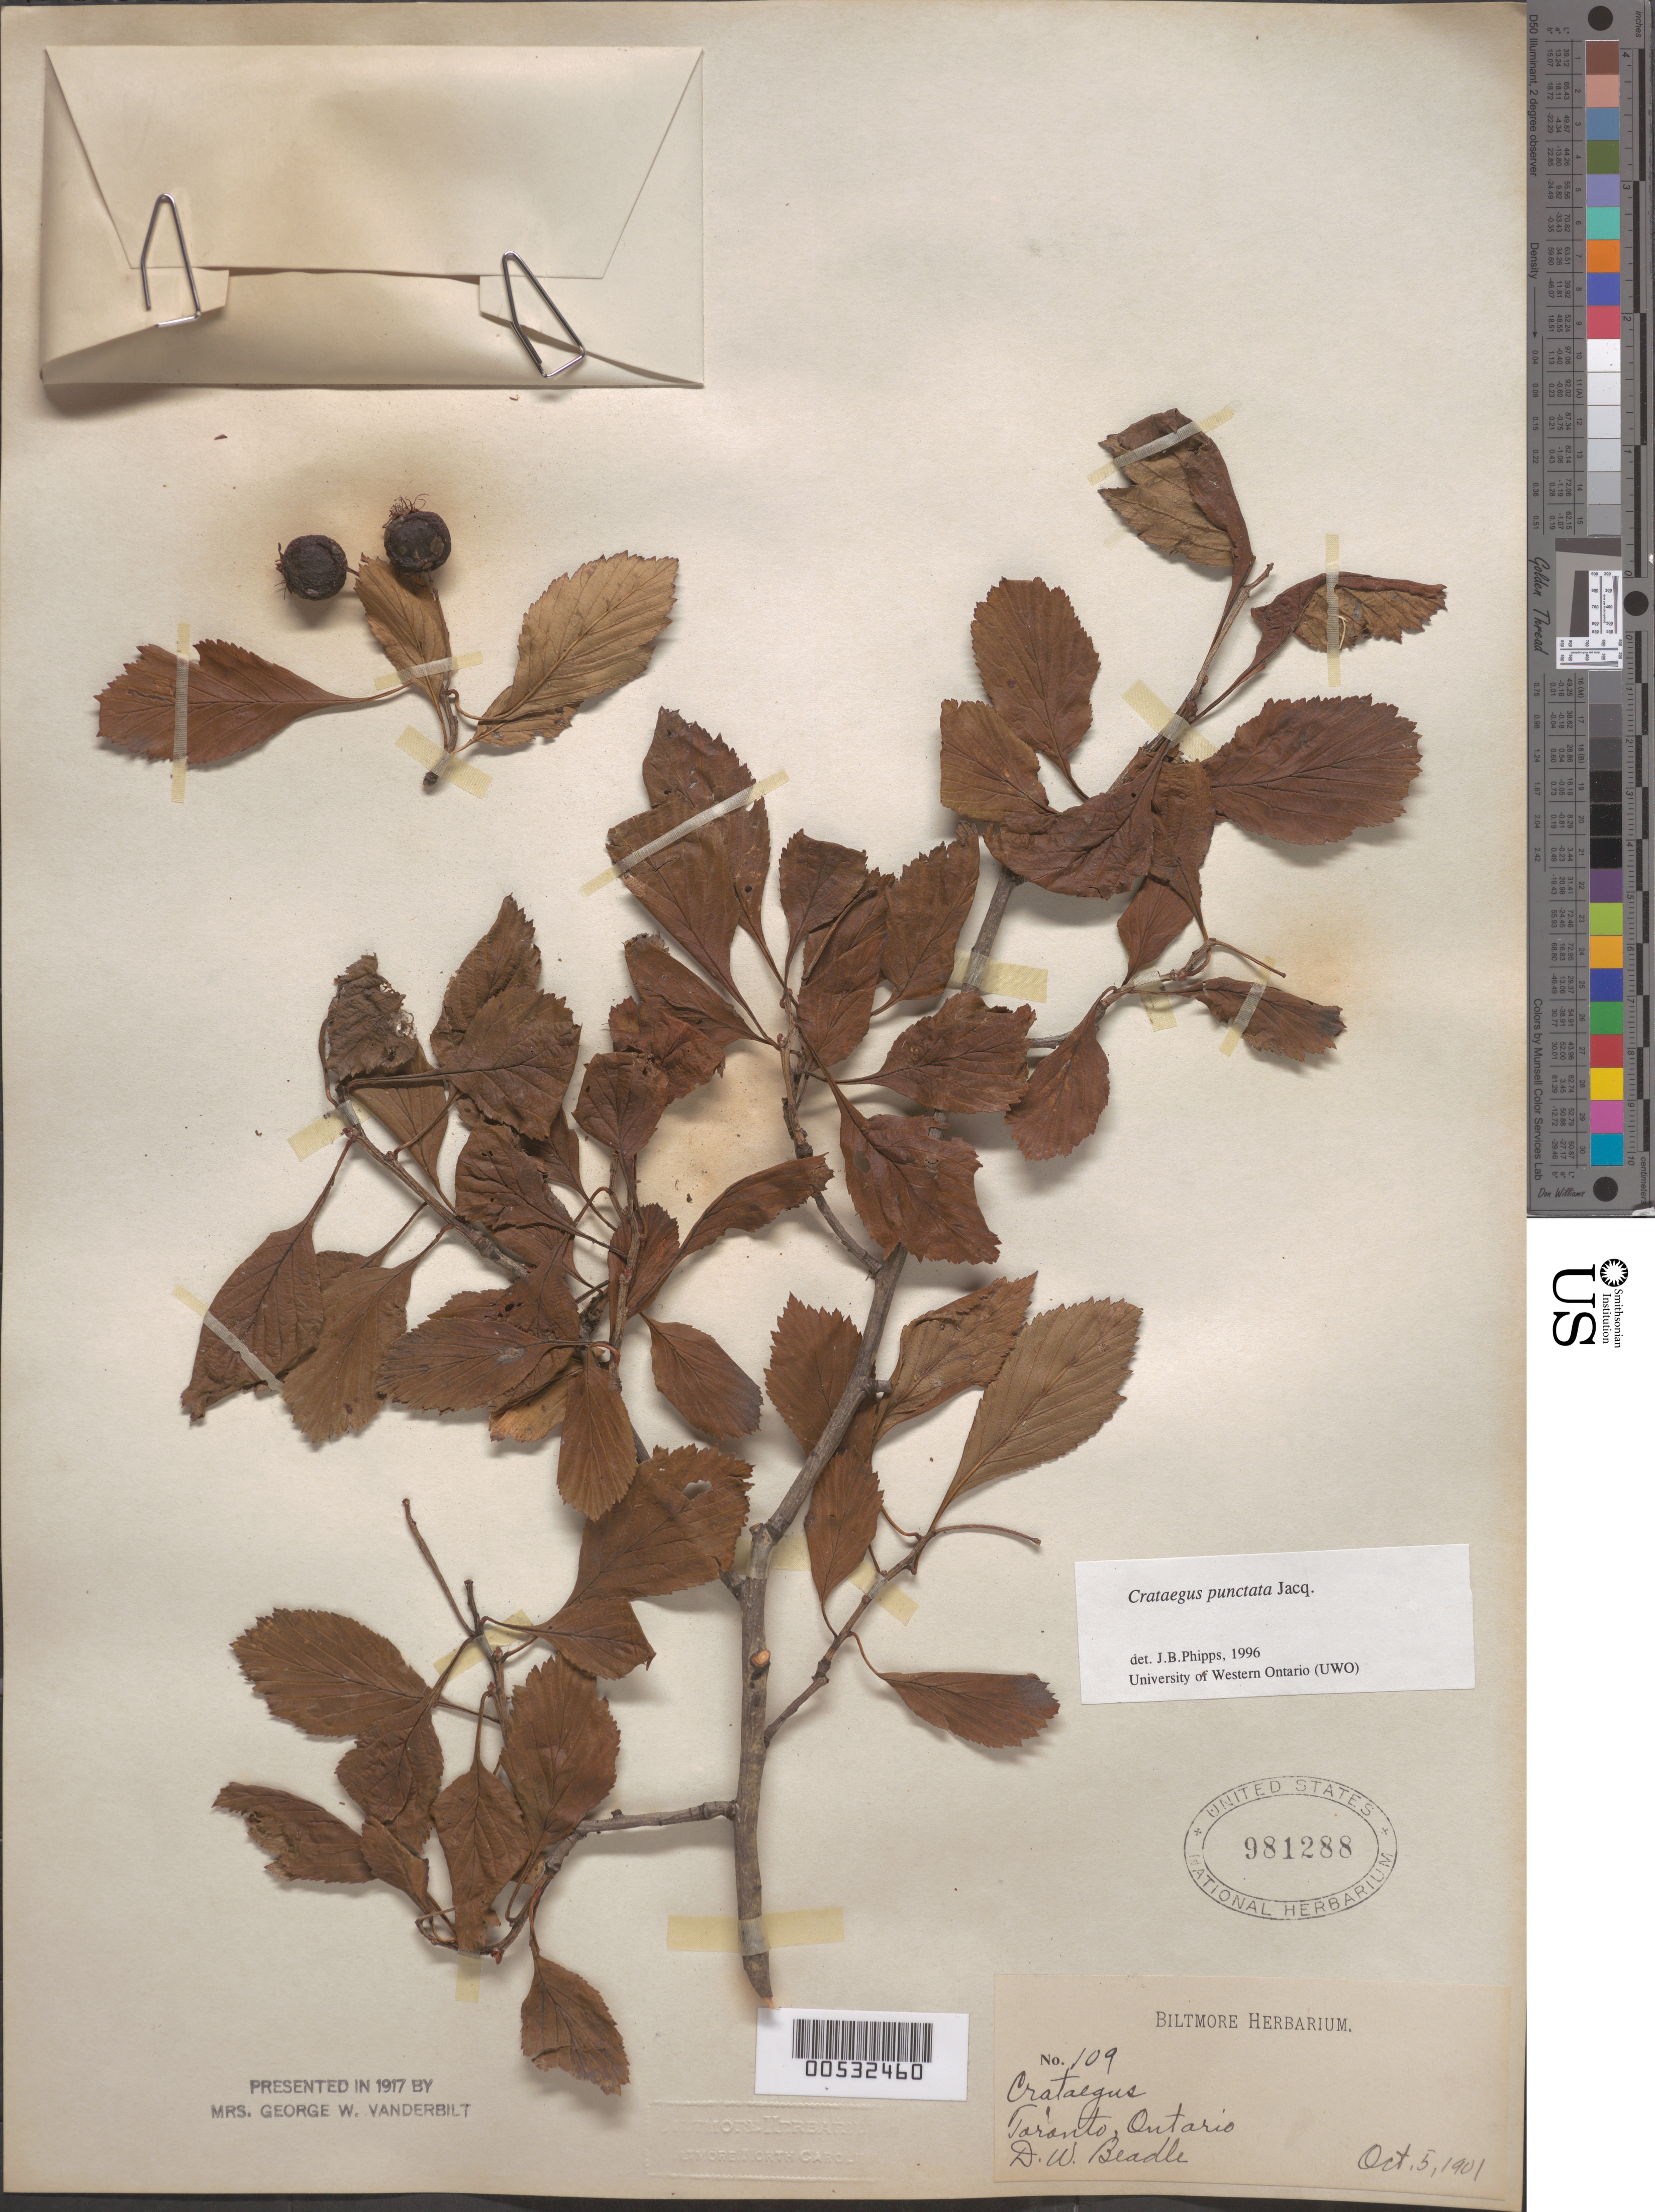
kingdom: Plantae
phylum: Tracheophyta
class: Magnoliopsida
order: Rosales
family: Rosaceae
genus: Crataegus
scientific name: Crataegus punctata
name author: Jacq.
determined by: Phipps, James B., (UWO), University of Western Ontario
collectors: D. Beadle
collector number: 109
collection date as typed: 05 Oct 1901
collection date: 1901-10-05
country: Canada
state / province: Ontario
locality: Toronto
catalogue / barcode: US 981288